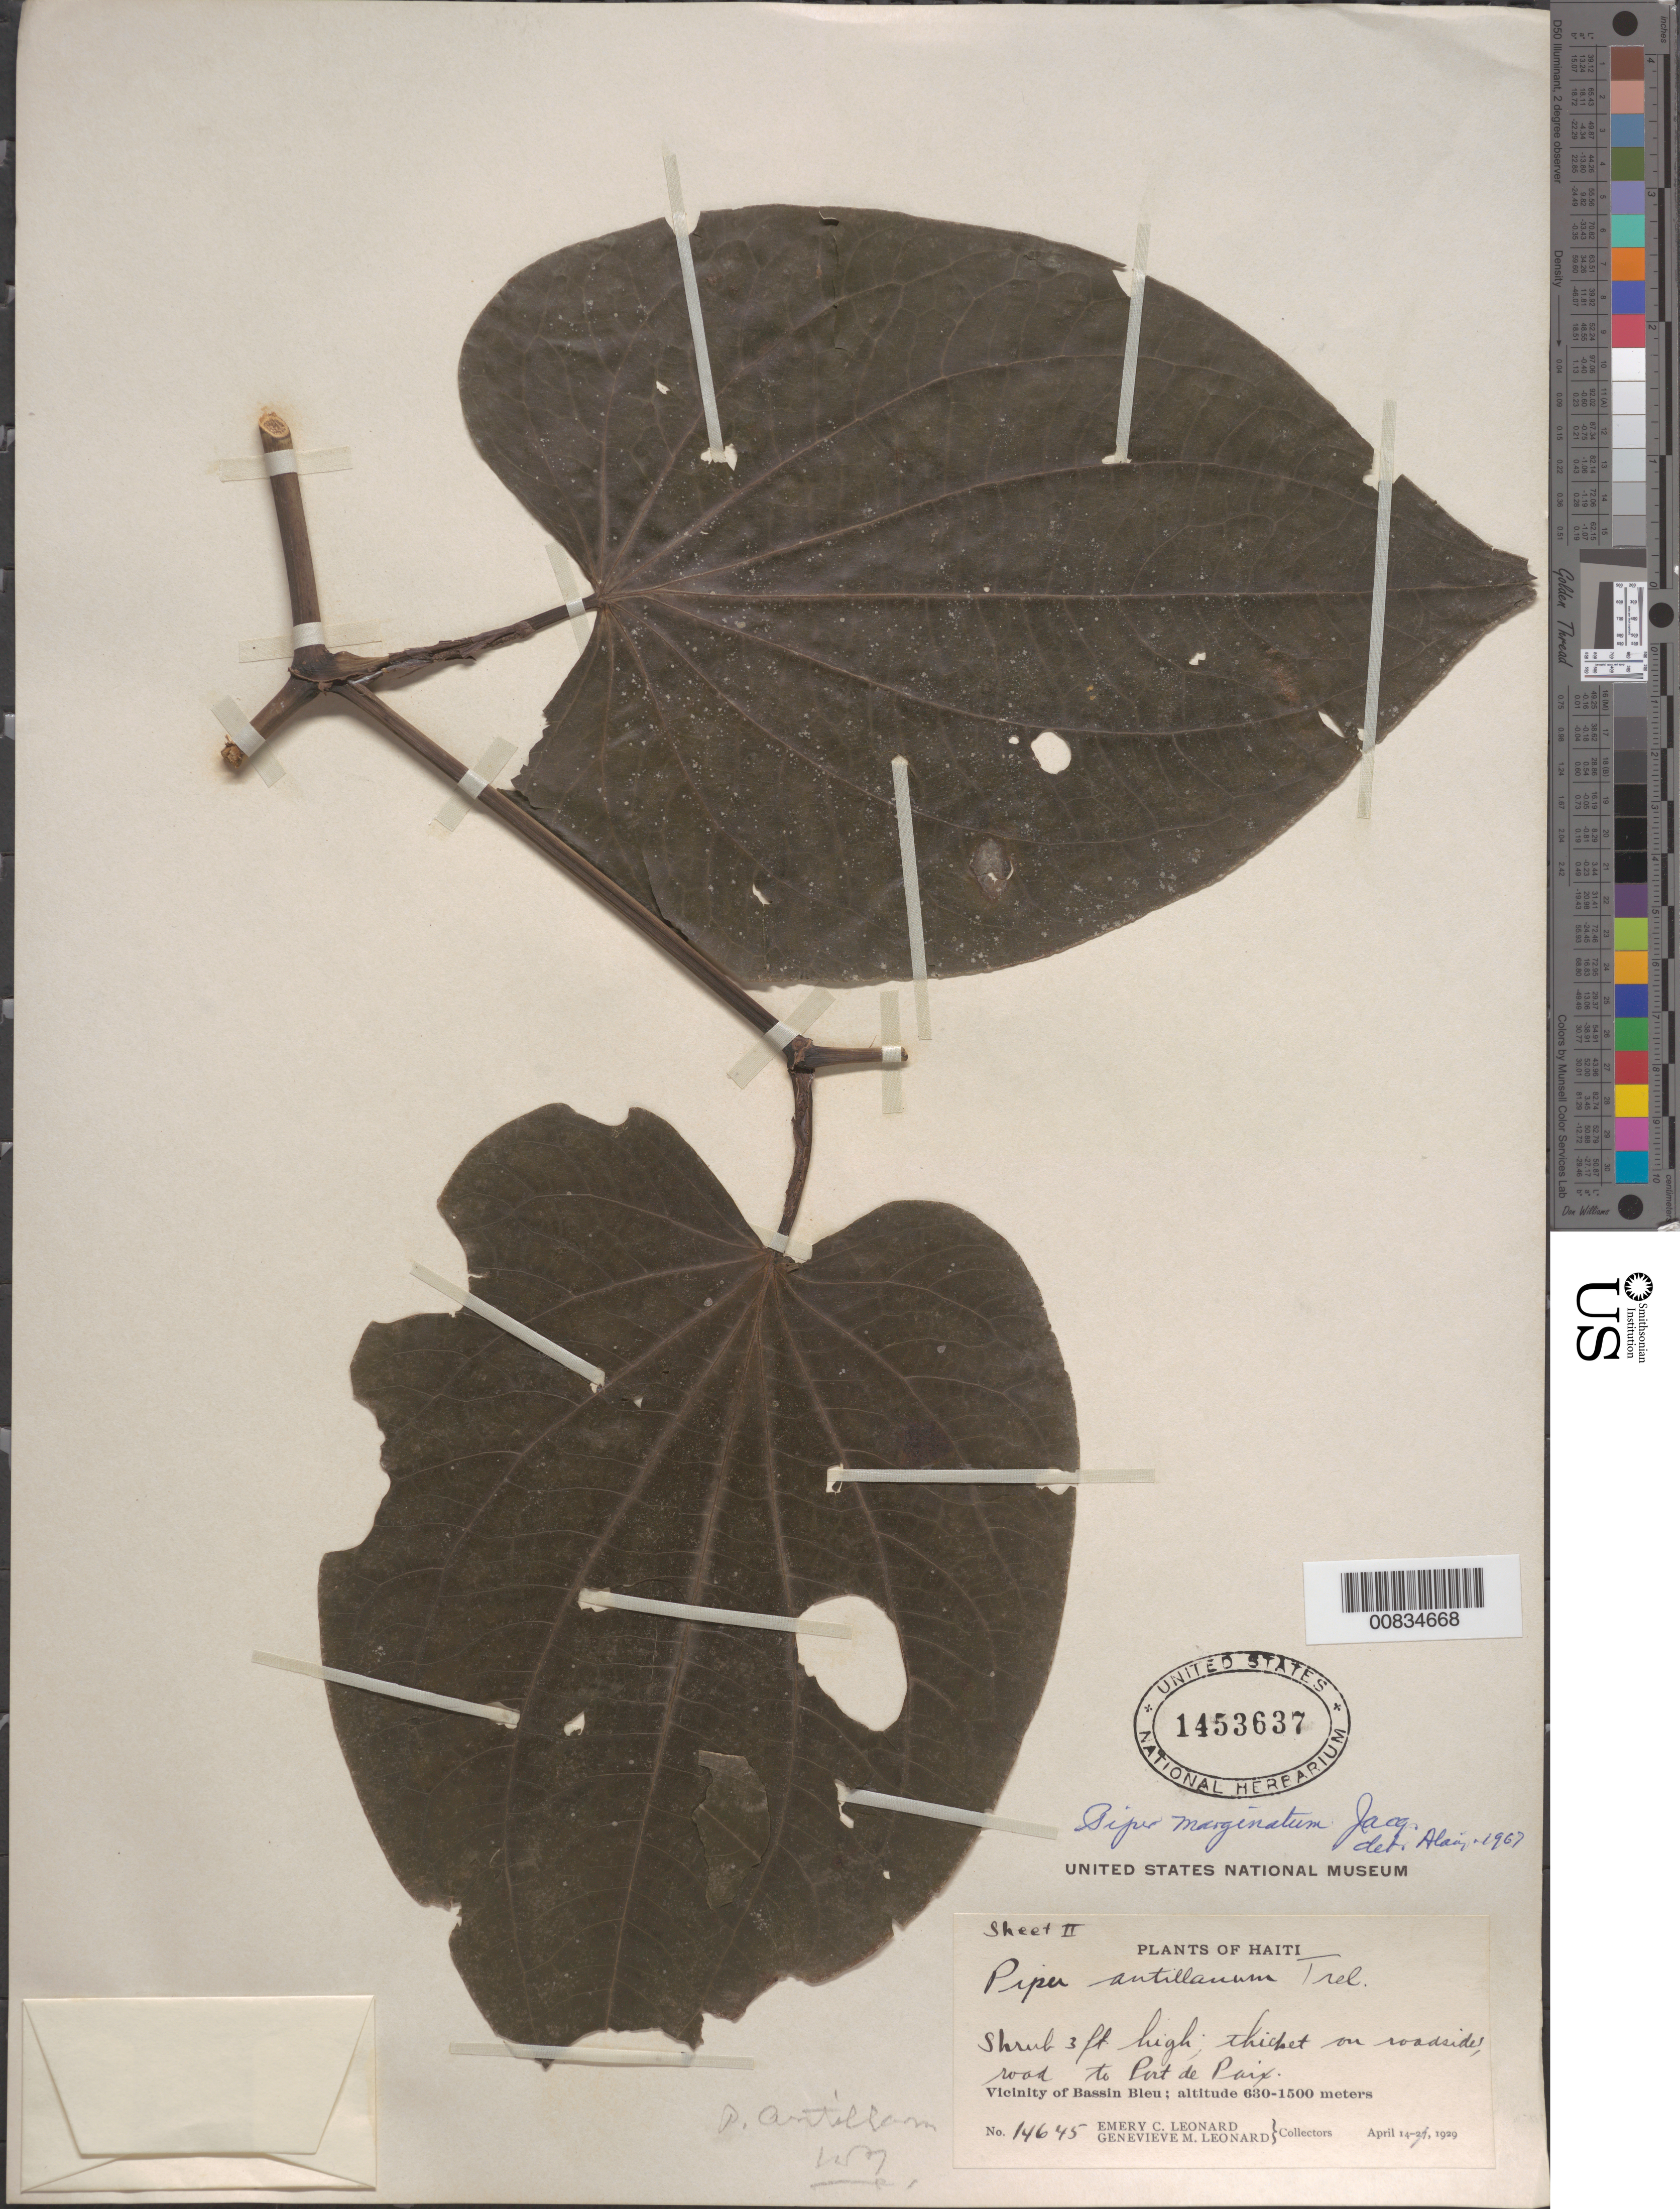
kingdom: Plantae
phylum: Tracheophyta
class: Magnoliopsida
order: Piperales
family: Piperaceae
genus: Piper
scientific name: Piper marginatum var. domatiiferum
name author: Trel.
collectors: E. C. Leonard & G. M. Leonard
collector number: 14645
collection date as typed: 14 Apr 1929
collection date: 1929-04-14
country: Haiti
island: Hispaniola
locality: Vicinity of Bassin Bleu. Road to Port de Paix.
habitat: Thicket on roadsides.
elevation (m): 630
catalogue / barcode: US 1453637